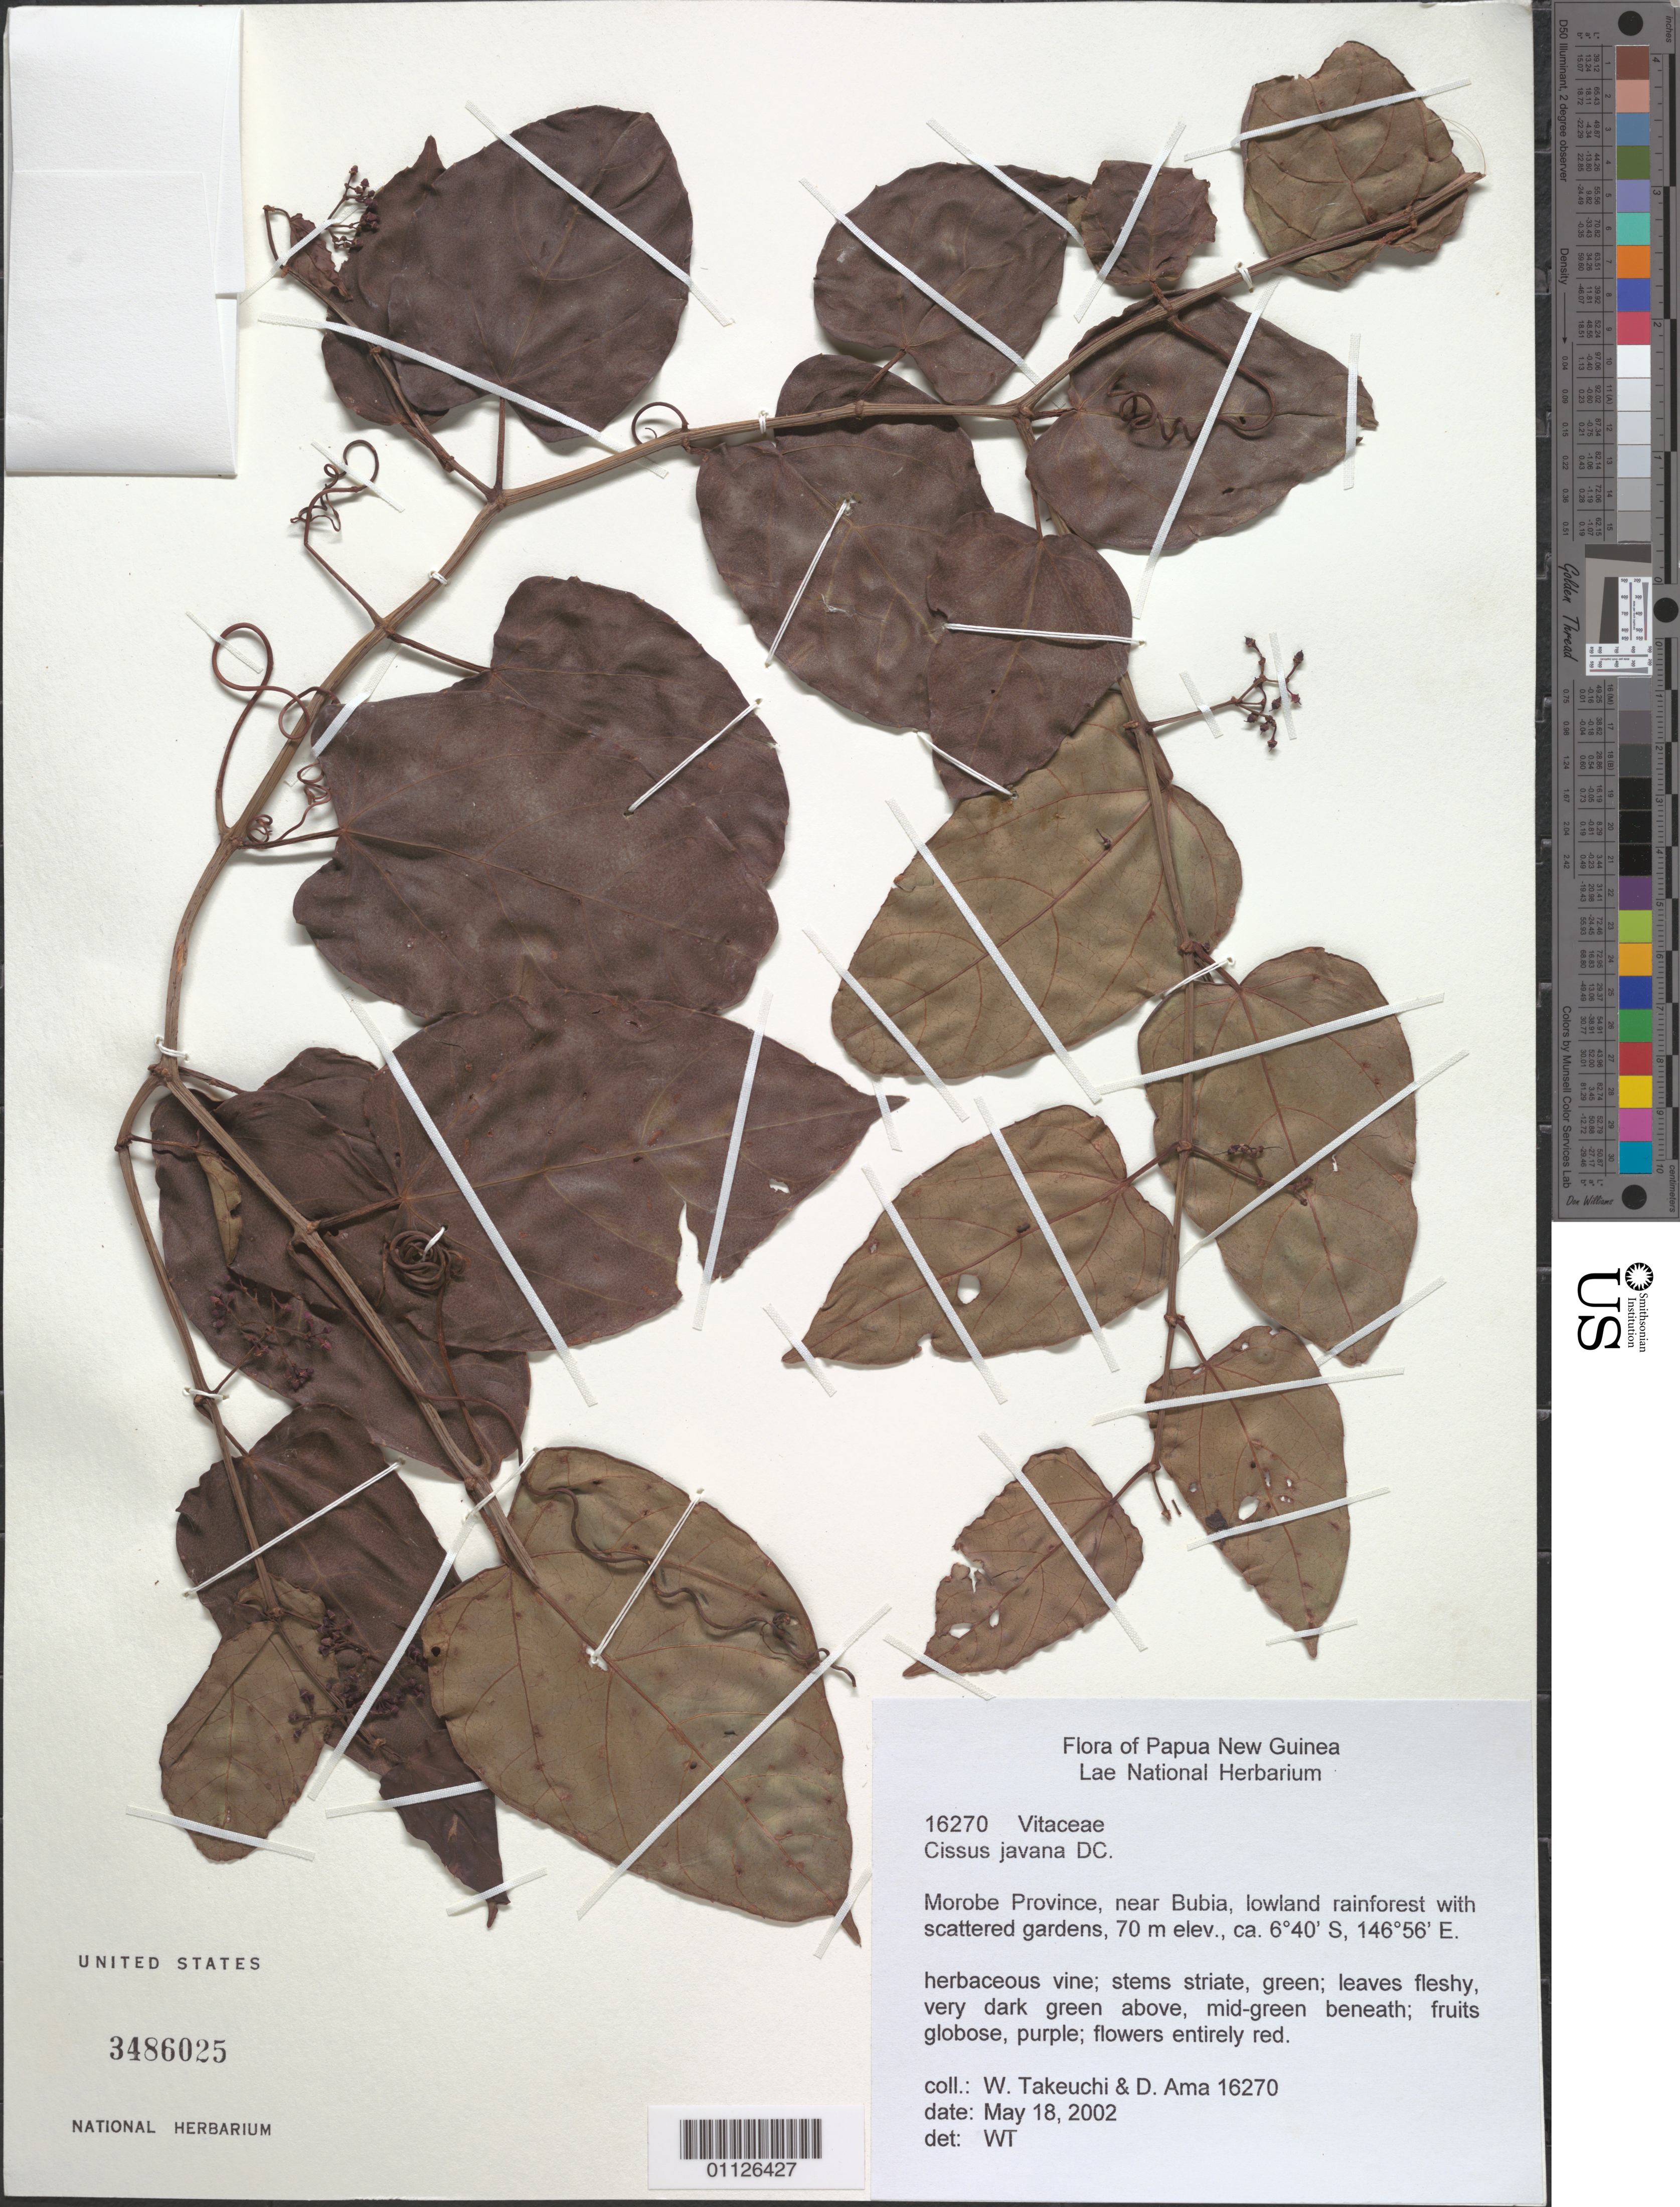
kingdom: Plantae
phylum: Tracheophyta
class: Magnoliopsida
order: Vitales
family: Vitaceae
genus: Cissus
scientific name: Cissus javana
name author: DC.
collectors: W. N. Takeuchi & D. Ama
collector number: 16270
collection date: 2002-05-18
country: Papua New Guinea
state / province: Morobe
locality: Near Bubia.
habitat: Lowland rainforest with scattered gardens. Herbaceous vine.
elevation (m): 70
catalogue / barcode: US 3486025